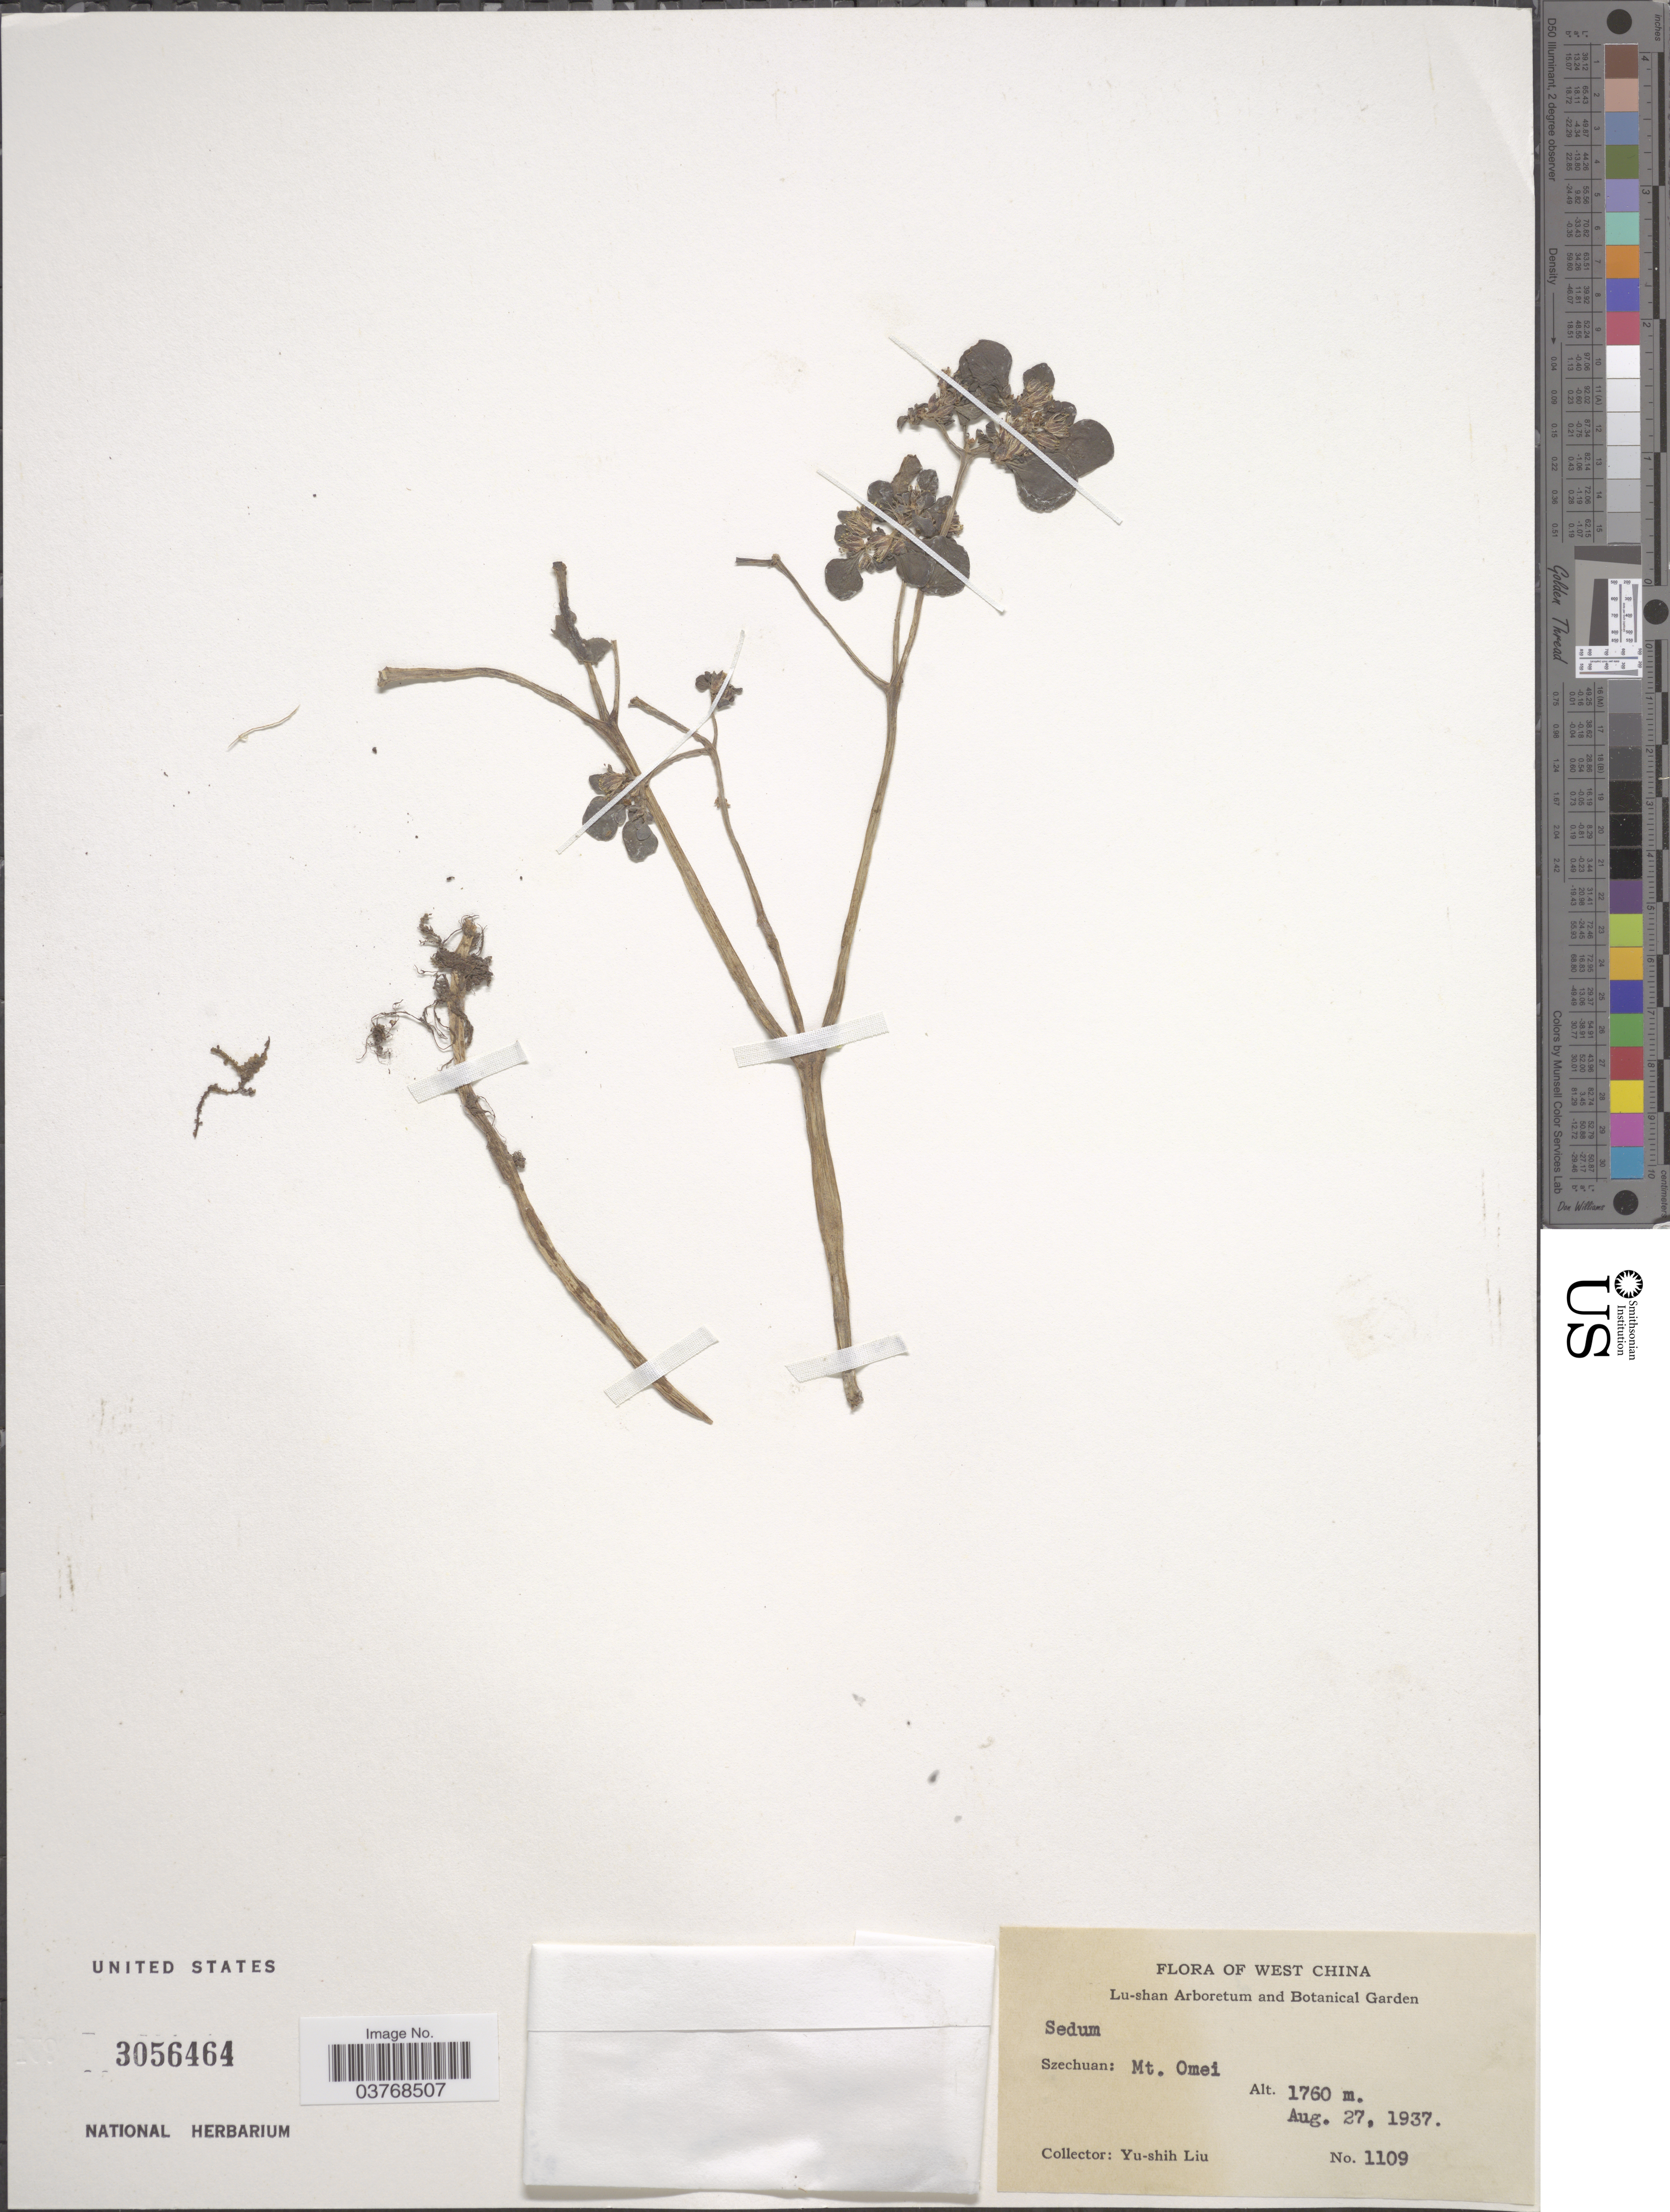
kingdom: Plantae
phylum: Tracheophyta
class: Magnoliopsida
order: Saxifragales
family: Crassulaceae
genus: Sedum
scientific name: Sedum sp.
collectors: Y.-S. Liu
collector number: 1109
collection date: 1937-08-27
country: China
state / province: Sichuan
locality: West China. Szechuan: Mt. Omei.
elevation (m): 1760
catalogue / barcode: US 3056464